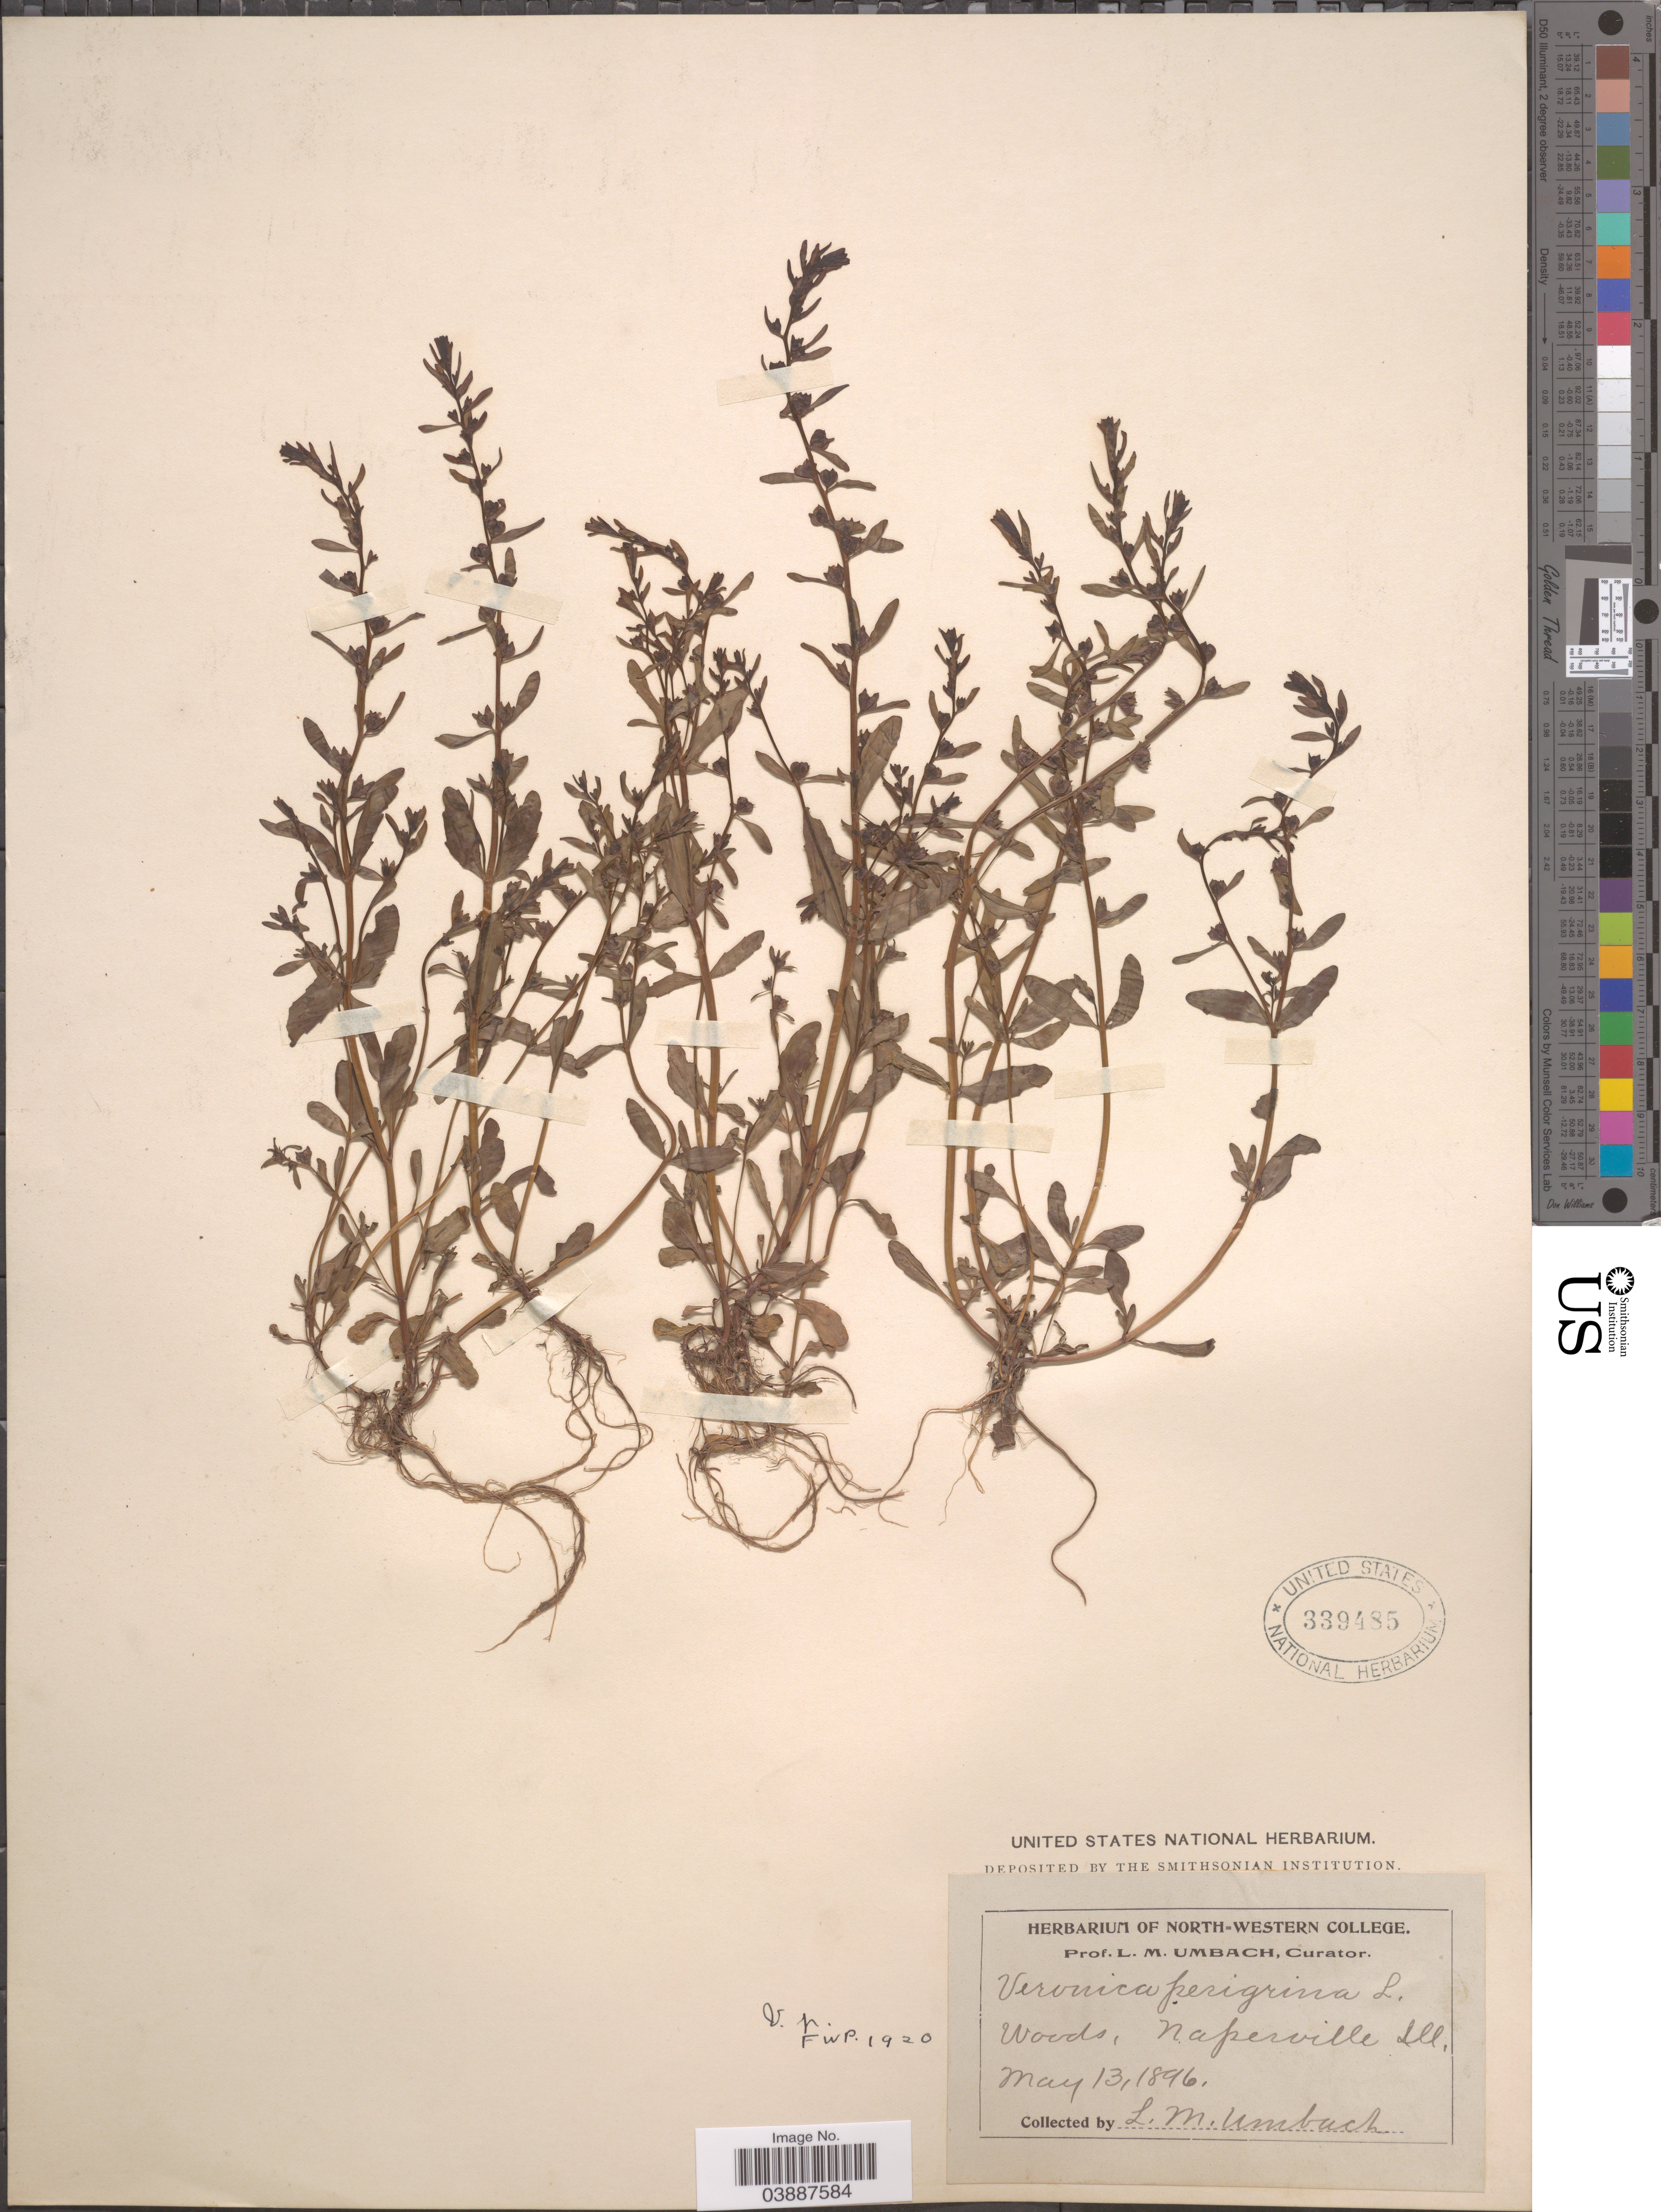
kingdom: Plantae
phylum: Tracheophyta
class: Magnoliopsida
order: Lamiales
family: Plantaginaceae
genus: Veronica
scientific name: Veronica peregrina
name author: L.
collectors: L. M. Umbach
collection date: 1896-05-13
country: United States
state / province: Illinois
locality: Woods, Naperville.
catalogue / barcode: US 339485